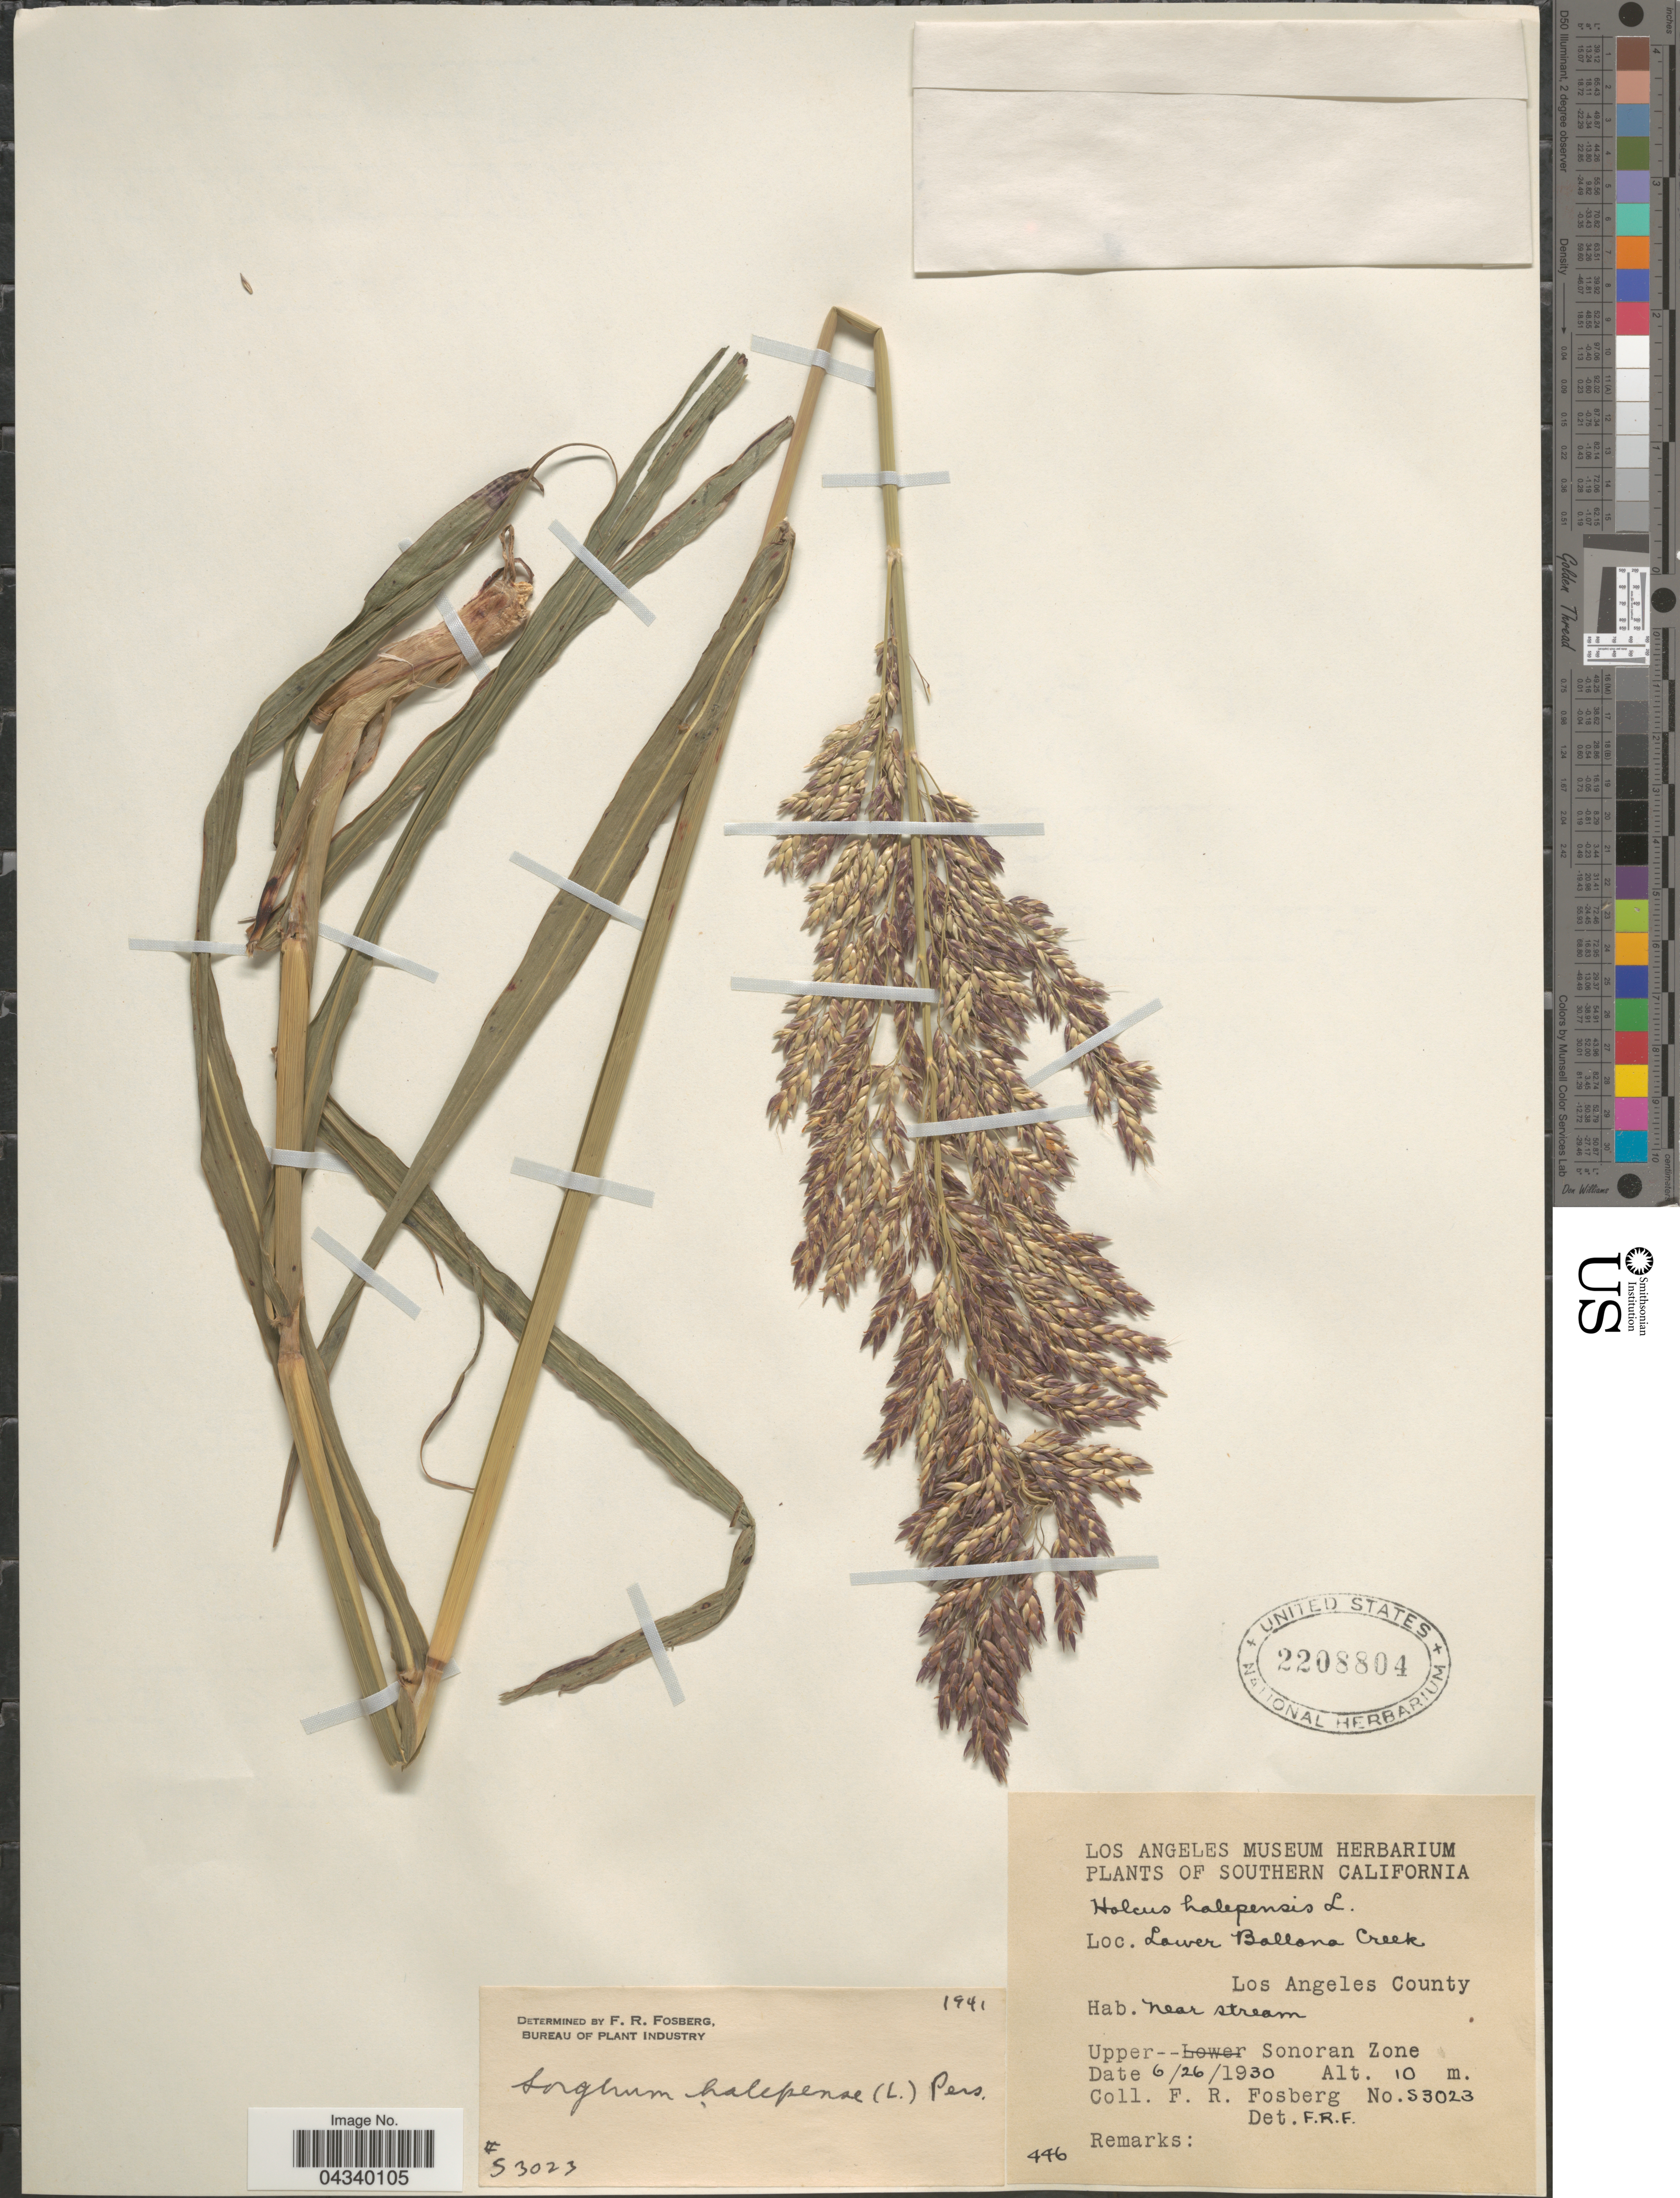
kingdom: Plantae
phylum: Tracheophyta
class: Liliopsida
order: Poales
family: Poaceae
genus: Sorghum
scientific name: Sorghum halepense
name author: (L.) Pers.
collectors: F. R. Fosberg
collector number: S3023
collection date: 1930-06-26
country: United States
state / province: California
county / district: Los Angeles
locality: Southern California. Lower Ballona Creek. Los Angeles County. Upper Sonoran Zone.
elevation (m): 10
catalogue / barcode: US 2208804